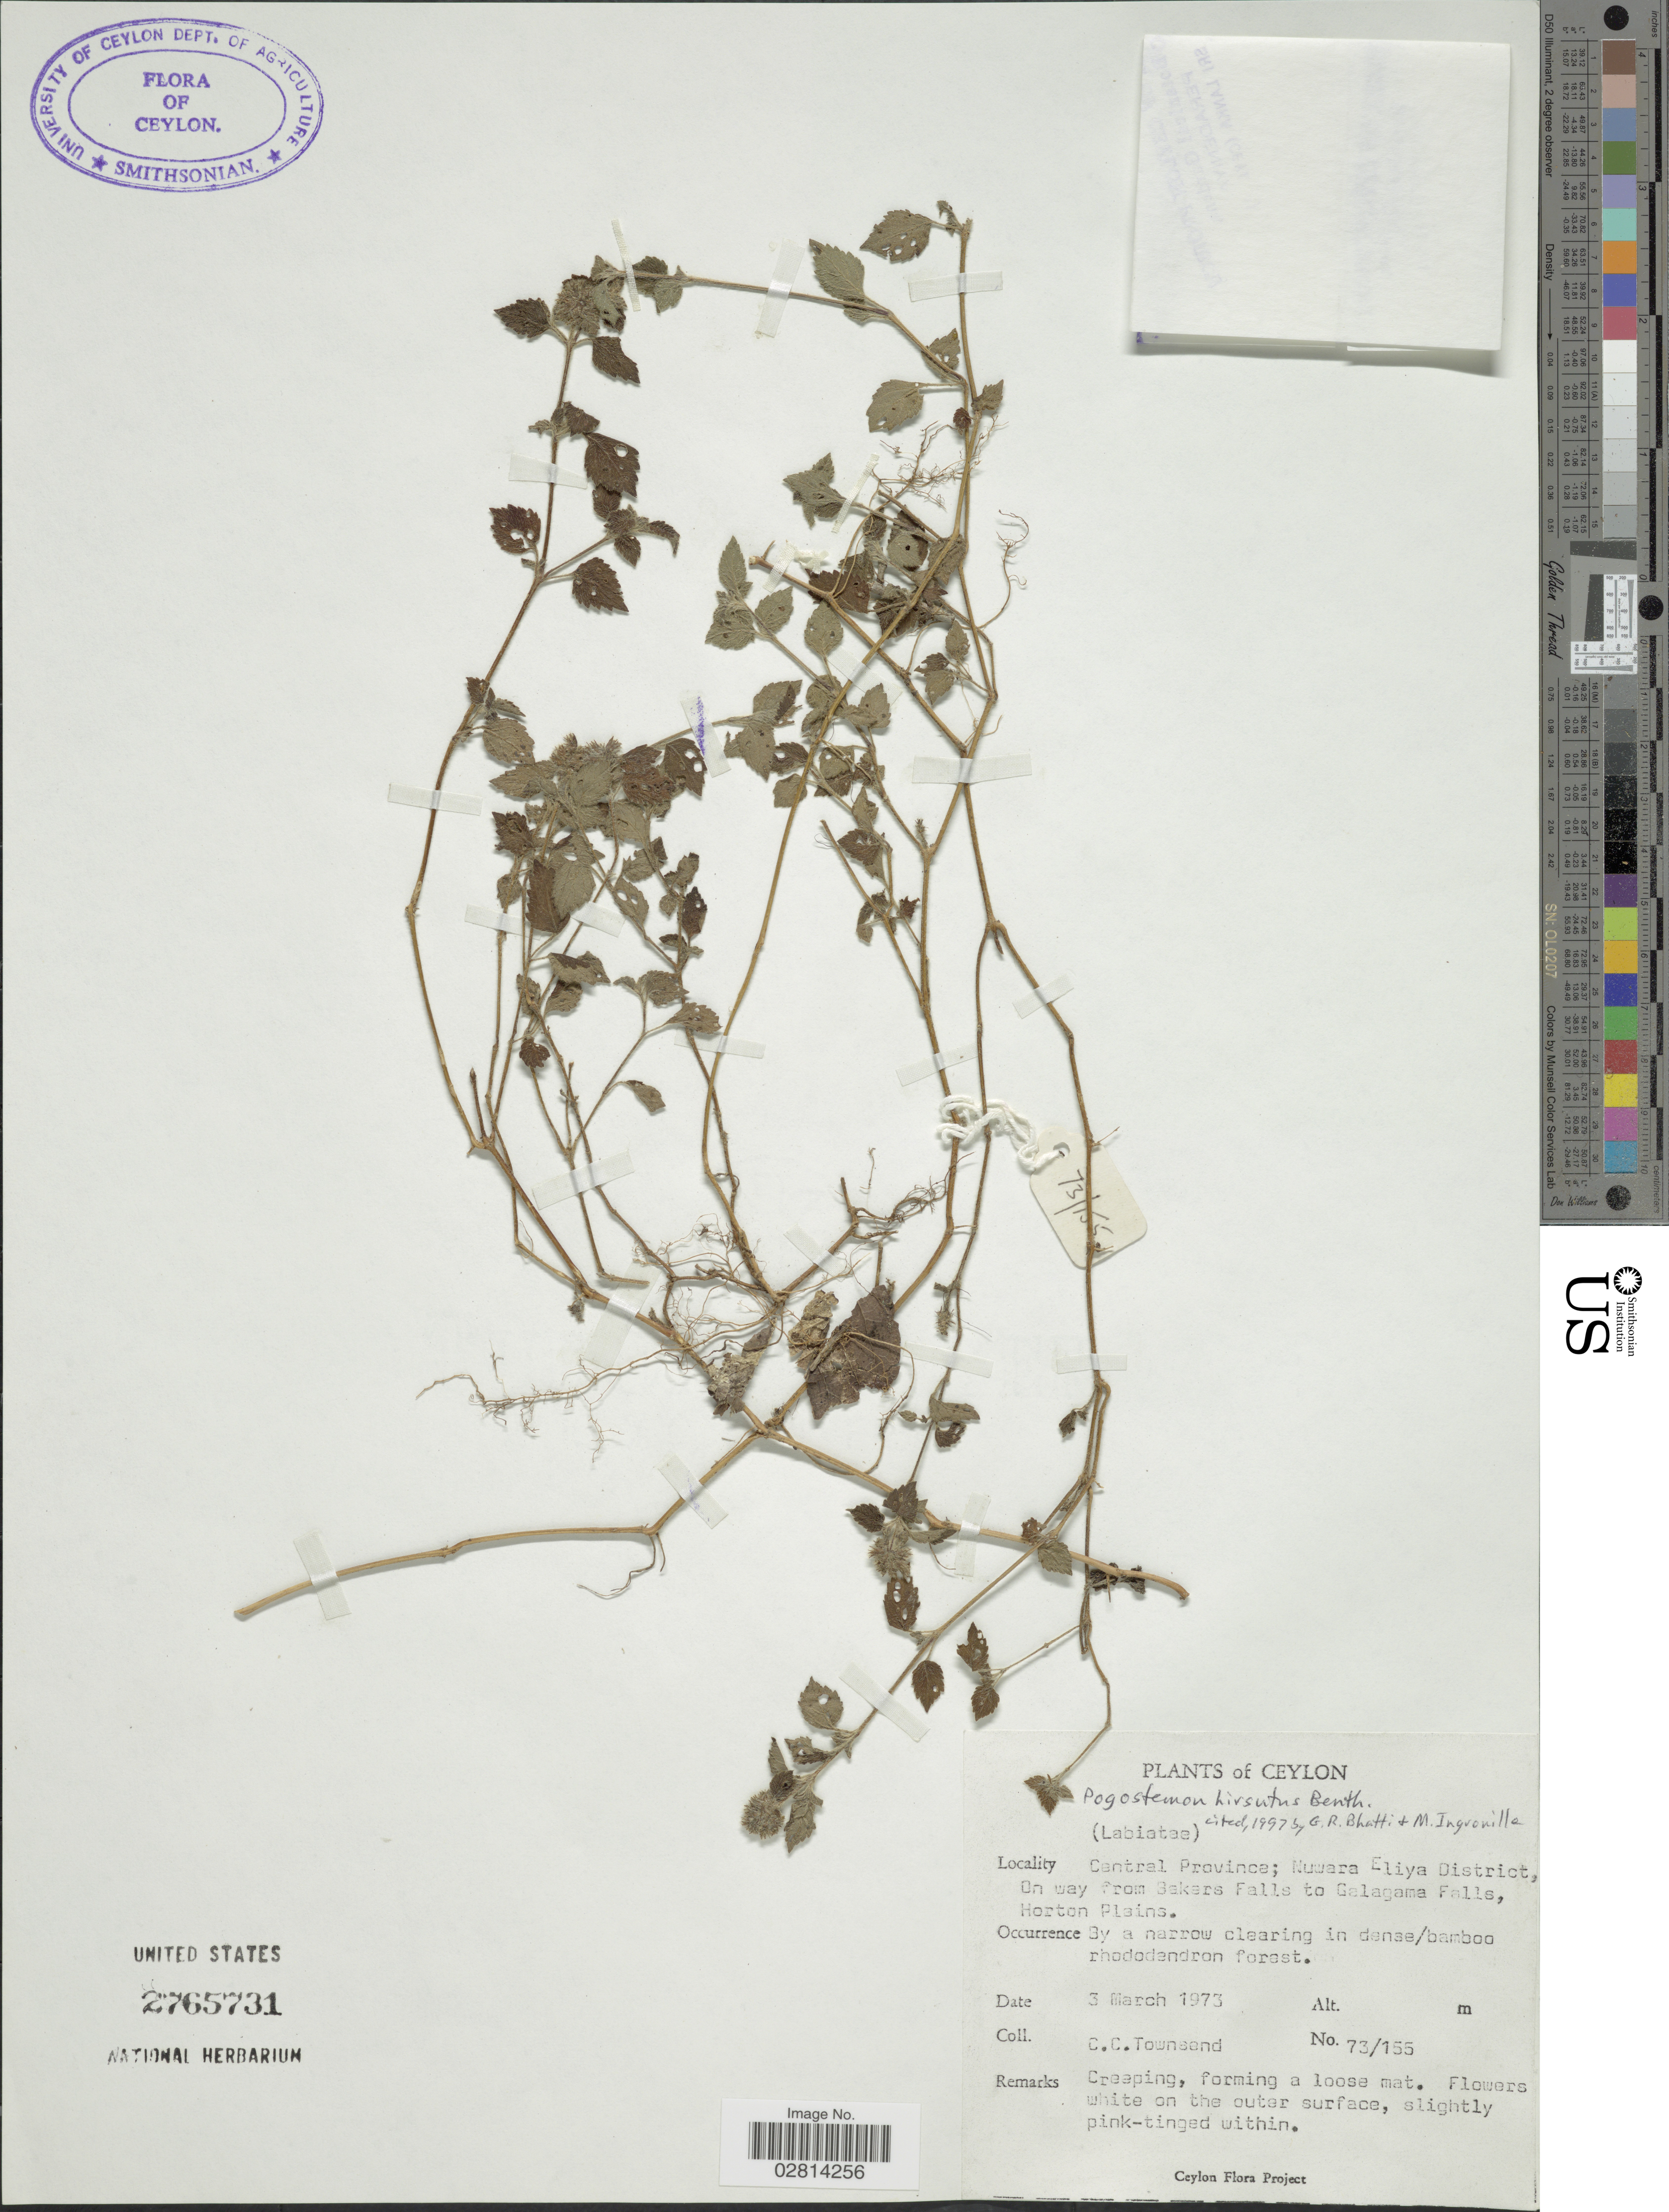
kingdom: Plantae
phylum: Tracheophyta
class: Magnoliopsida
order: Lamiales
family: Lamiaceae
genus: Pogostemon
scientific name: Pogostemon hirsutus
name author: Benth.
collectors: C. C. Townsend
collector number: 73/155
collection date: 1973-03-03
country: Sri Lanka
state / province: Central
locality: Ceylon. Nuwara Eliya District. On way from Bakers Falls to Galgama Falls, Horton Plains.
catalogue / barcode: US 2765731